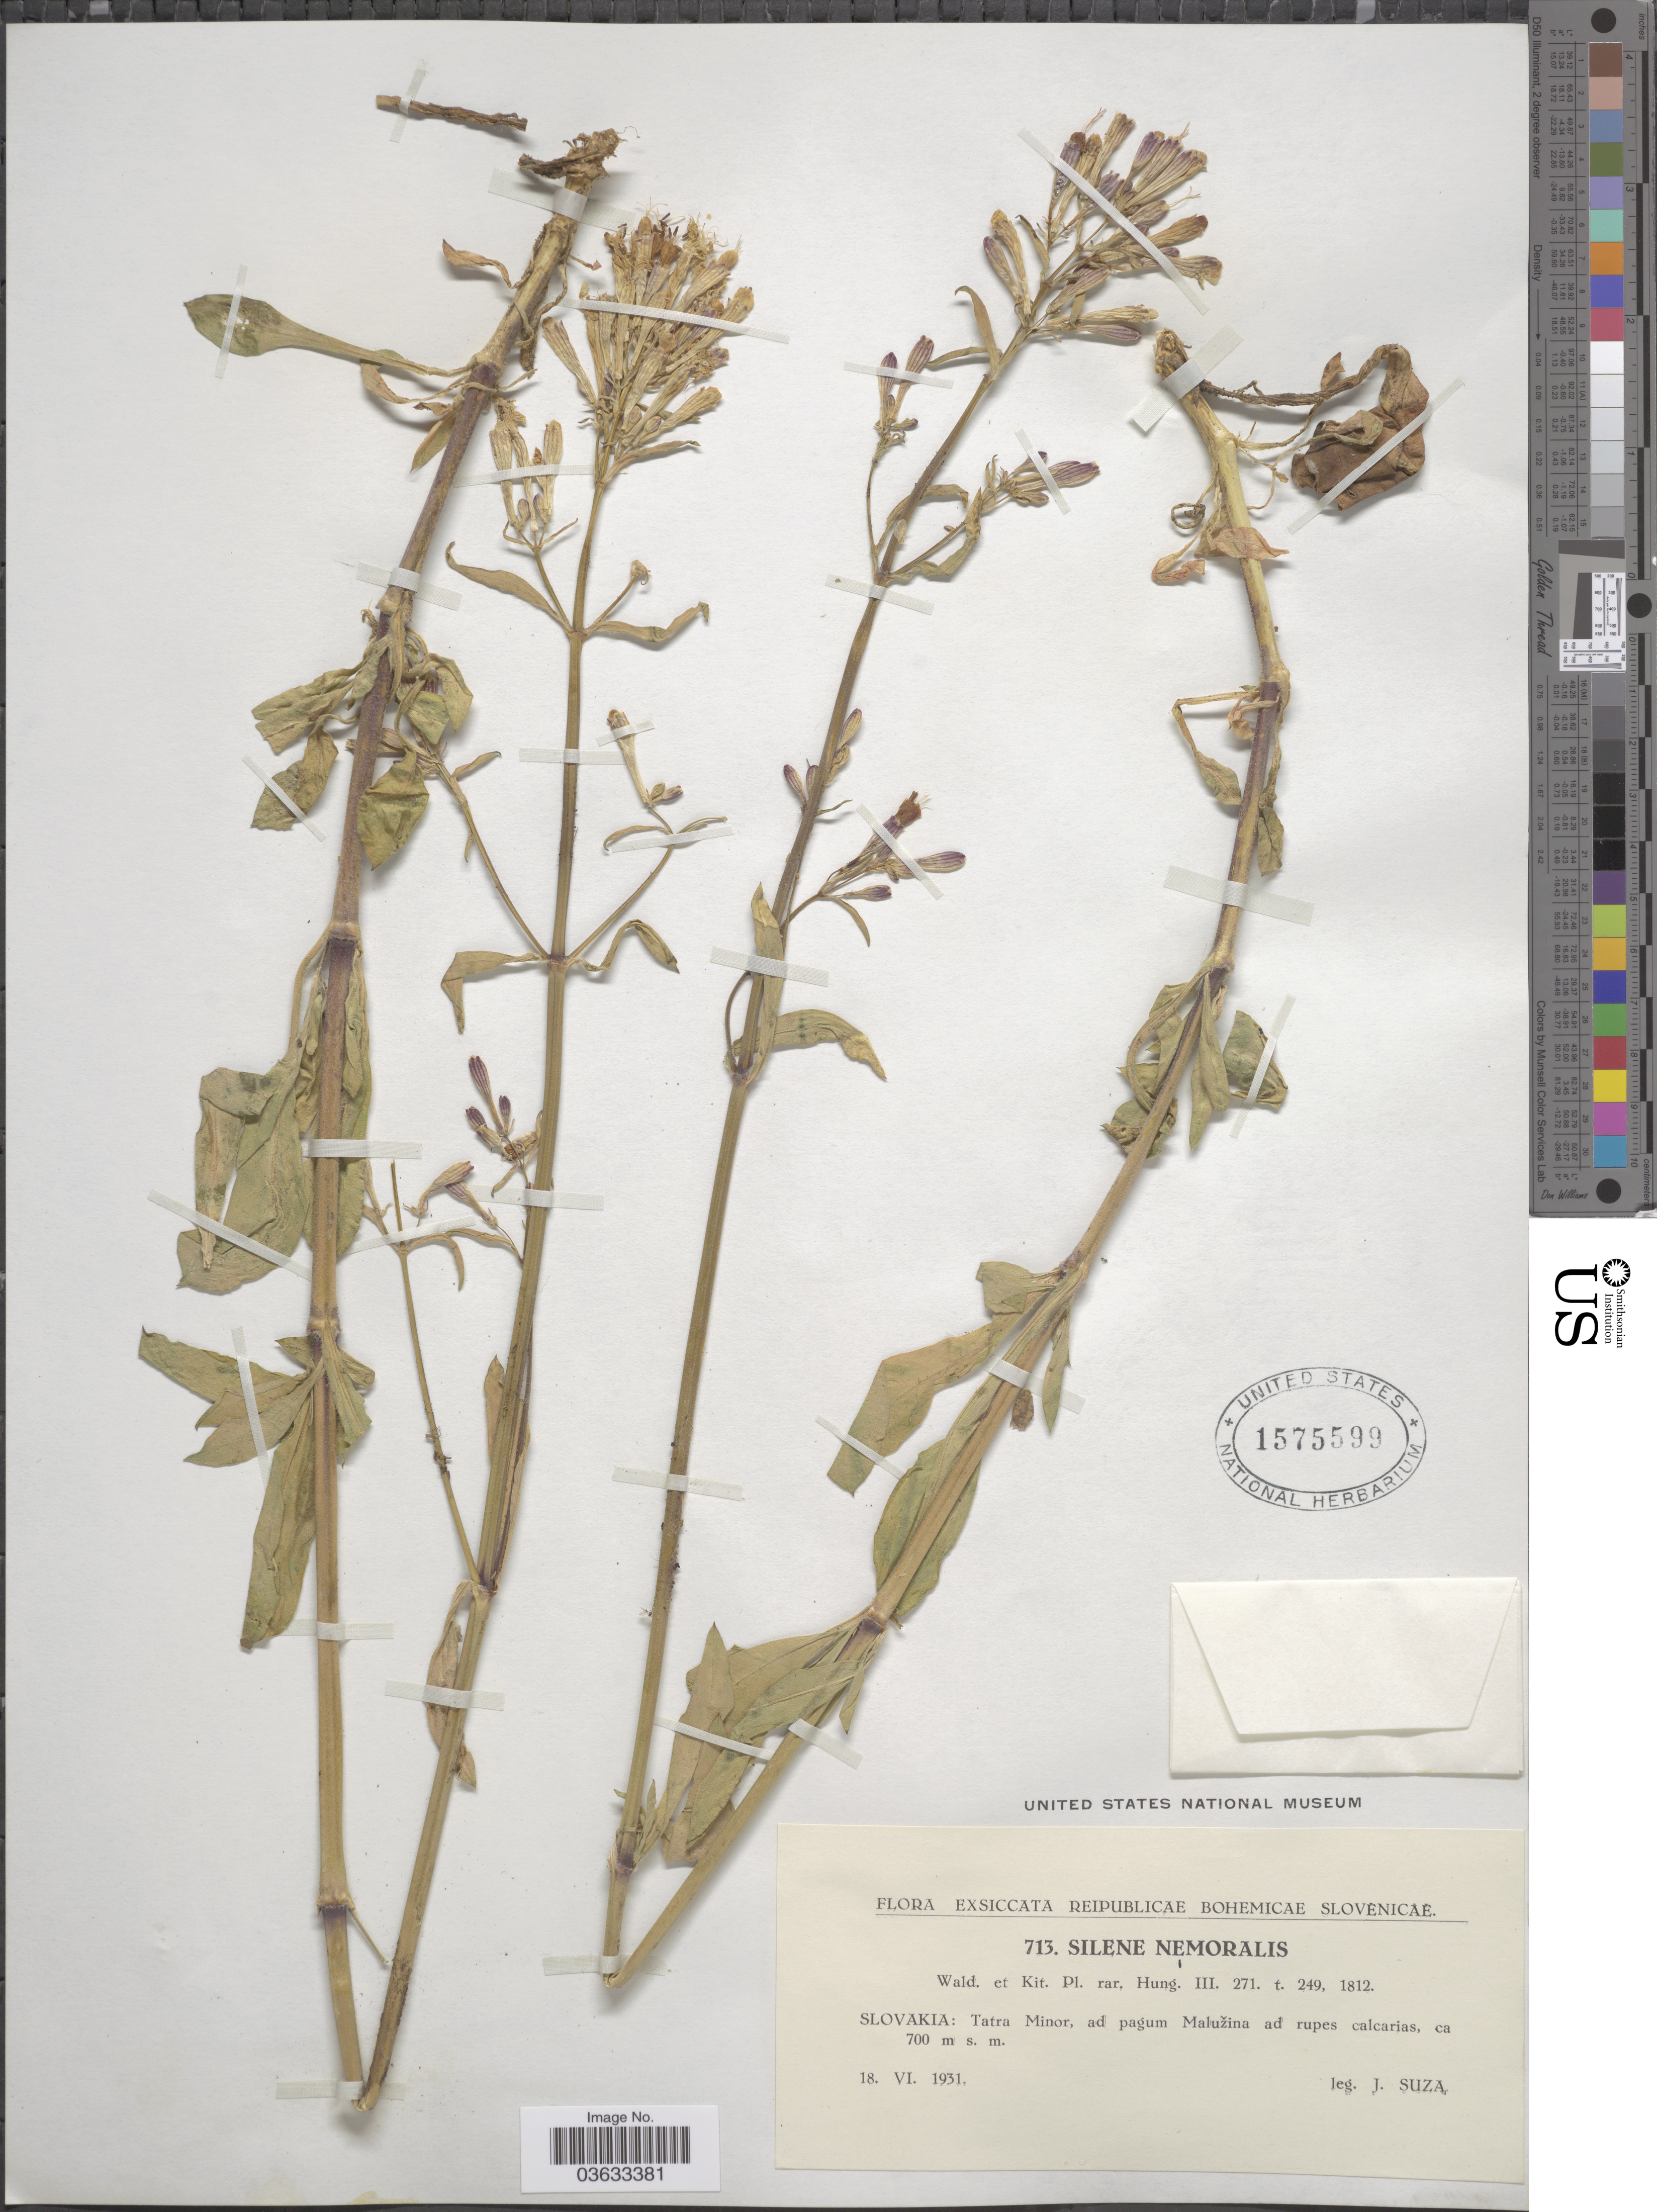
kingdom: Plantae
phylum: Tracheophyta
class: Magnoliopsida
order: Caryophyllales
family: Caryophyllaceae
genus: Silene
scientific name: Silene nemoralis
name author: Waldst. & Kit.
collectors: J. Suza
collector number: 713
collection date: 1931-06-18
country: Slovakia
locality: Reipublicae Bohemicae Slovenicae. Slovakia: Tatra Minor, ad pagum Malužina ad rupes calcarias.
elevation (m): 700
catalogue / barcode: US 1575599